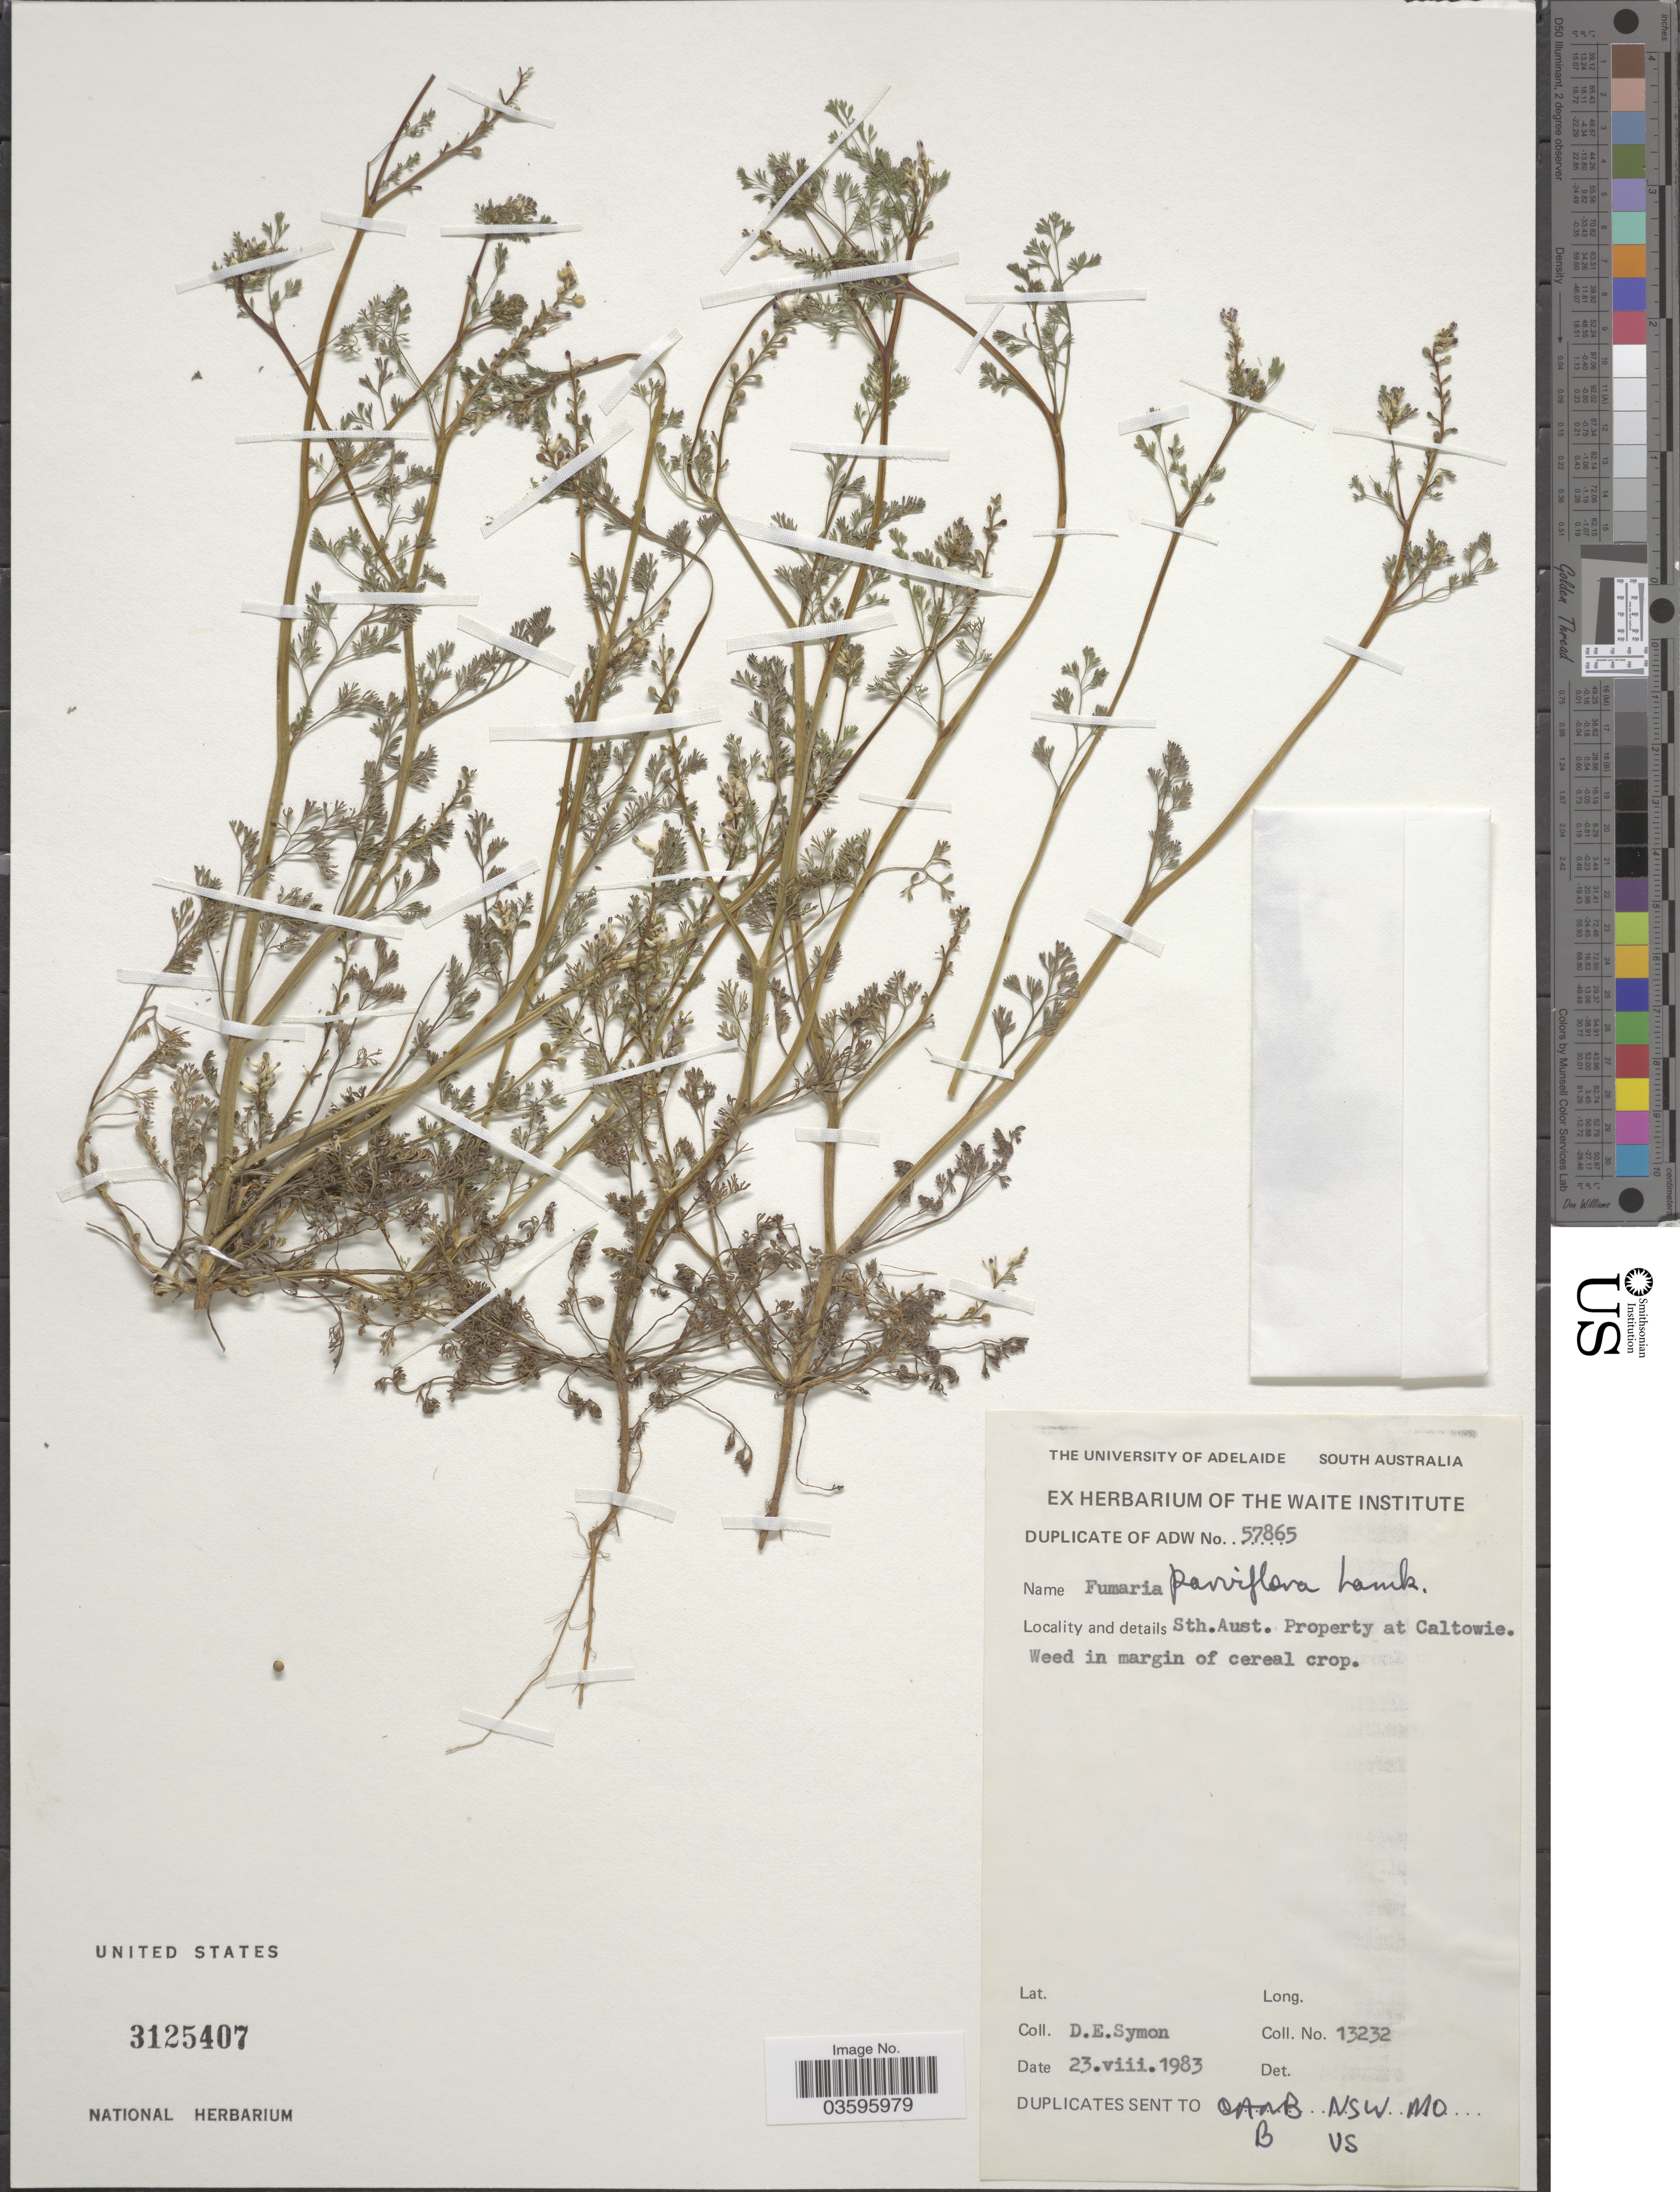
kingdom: Plantae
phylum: Tracheophyta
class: Magnoliopsida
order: Ranunculales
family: Papaveraceae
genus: Fumaria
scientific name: Fumaria parviflora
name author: Lam.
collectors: D. Symon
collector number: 13232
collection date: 1983-08-23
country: Australia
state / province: South Australia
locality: Sth. Aust. Property at Caltowie.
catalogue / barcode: US 3125407